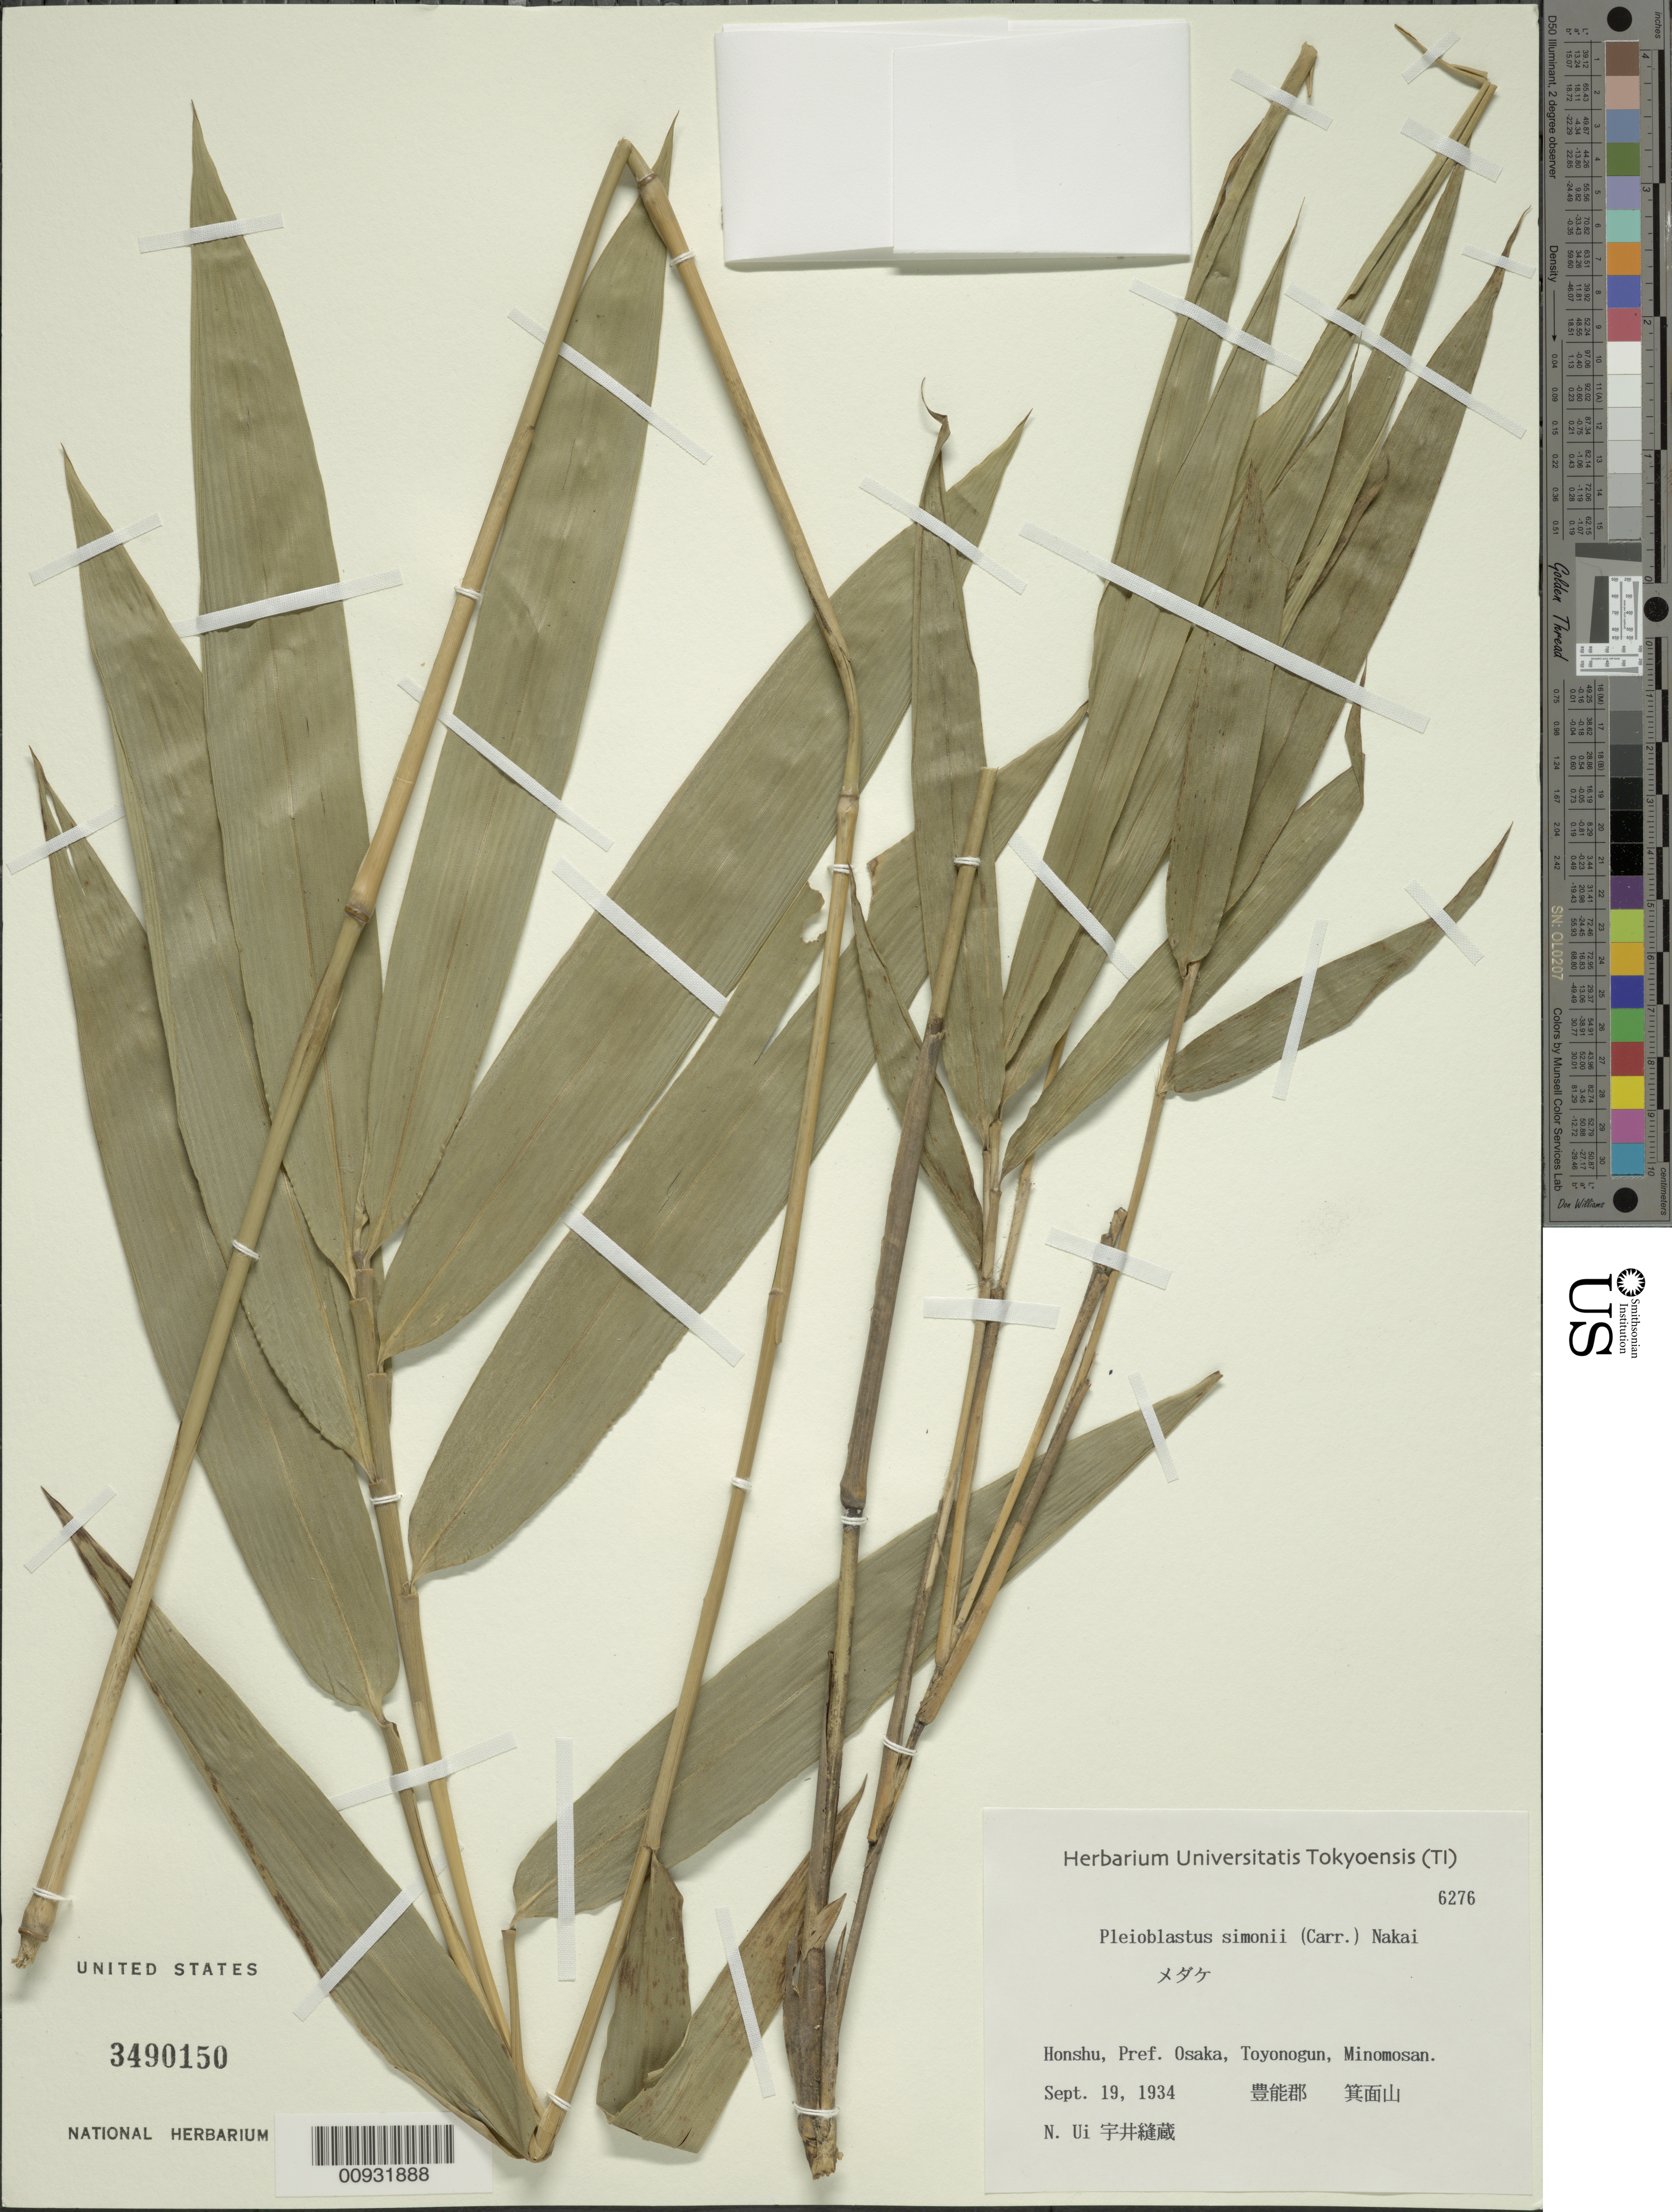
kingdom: Plantae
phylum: Tracheophyta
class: Liliopsida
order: Poales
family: Poaceae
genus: Pleioblastus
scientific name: Pleioblastus simonii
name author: (Carrière) Nakai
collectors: N. Ui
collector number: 6276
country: Japan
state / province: Osaka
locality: Tyonogun, Minimosan.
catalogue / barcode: US 3490150